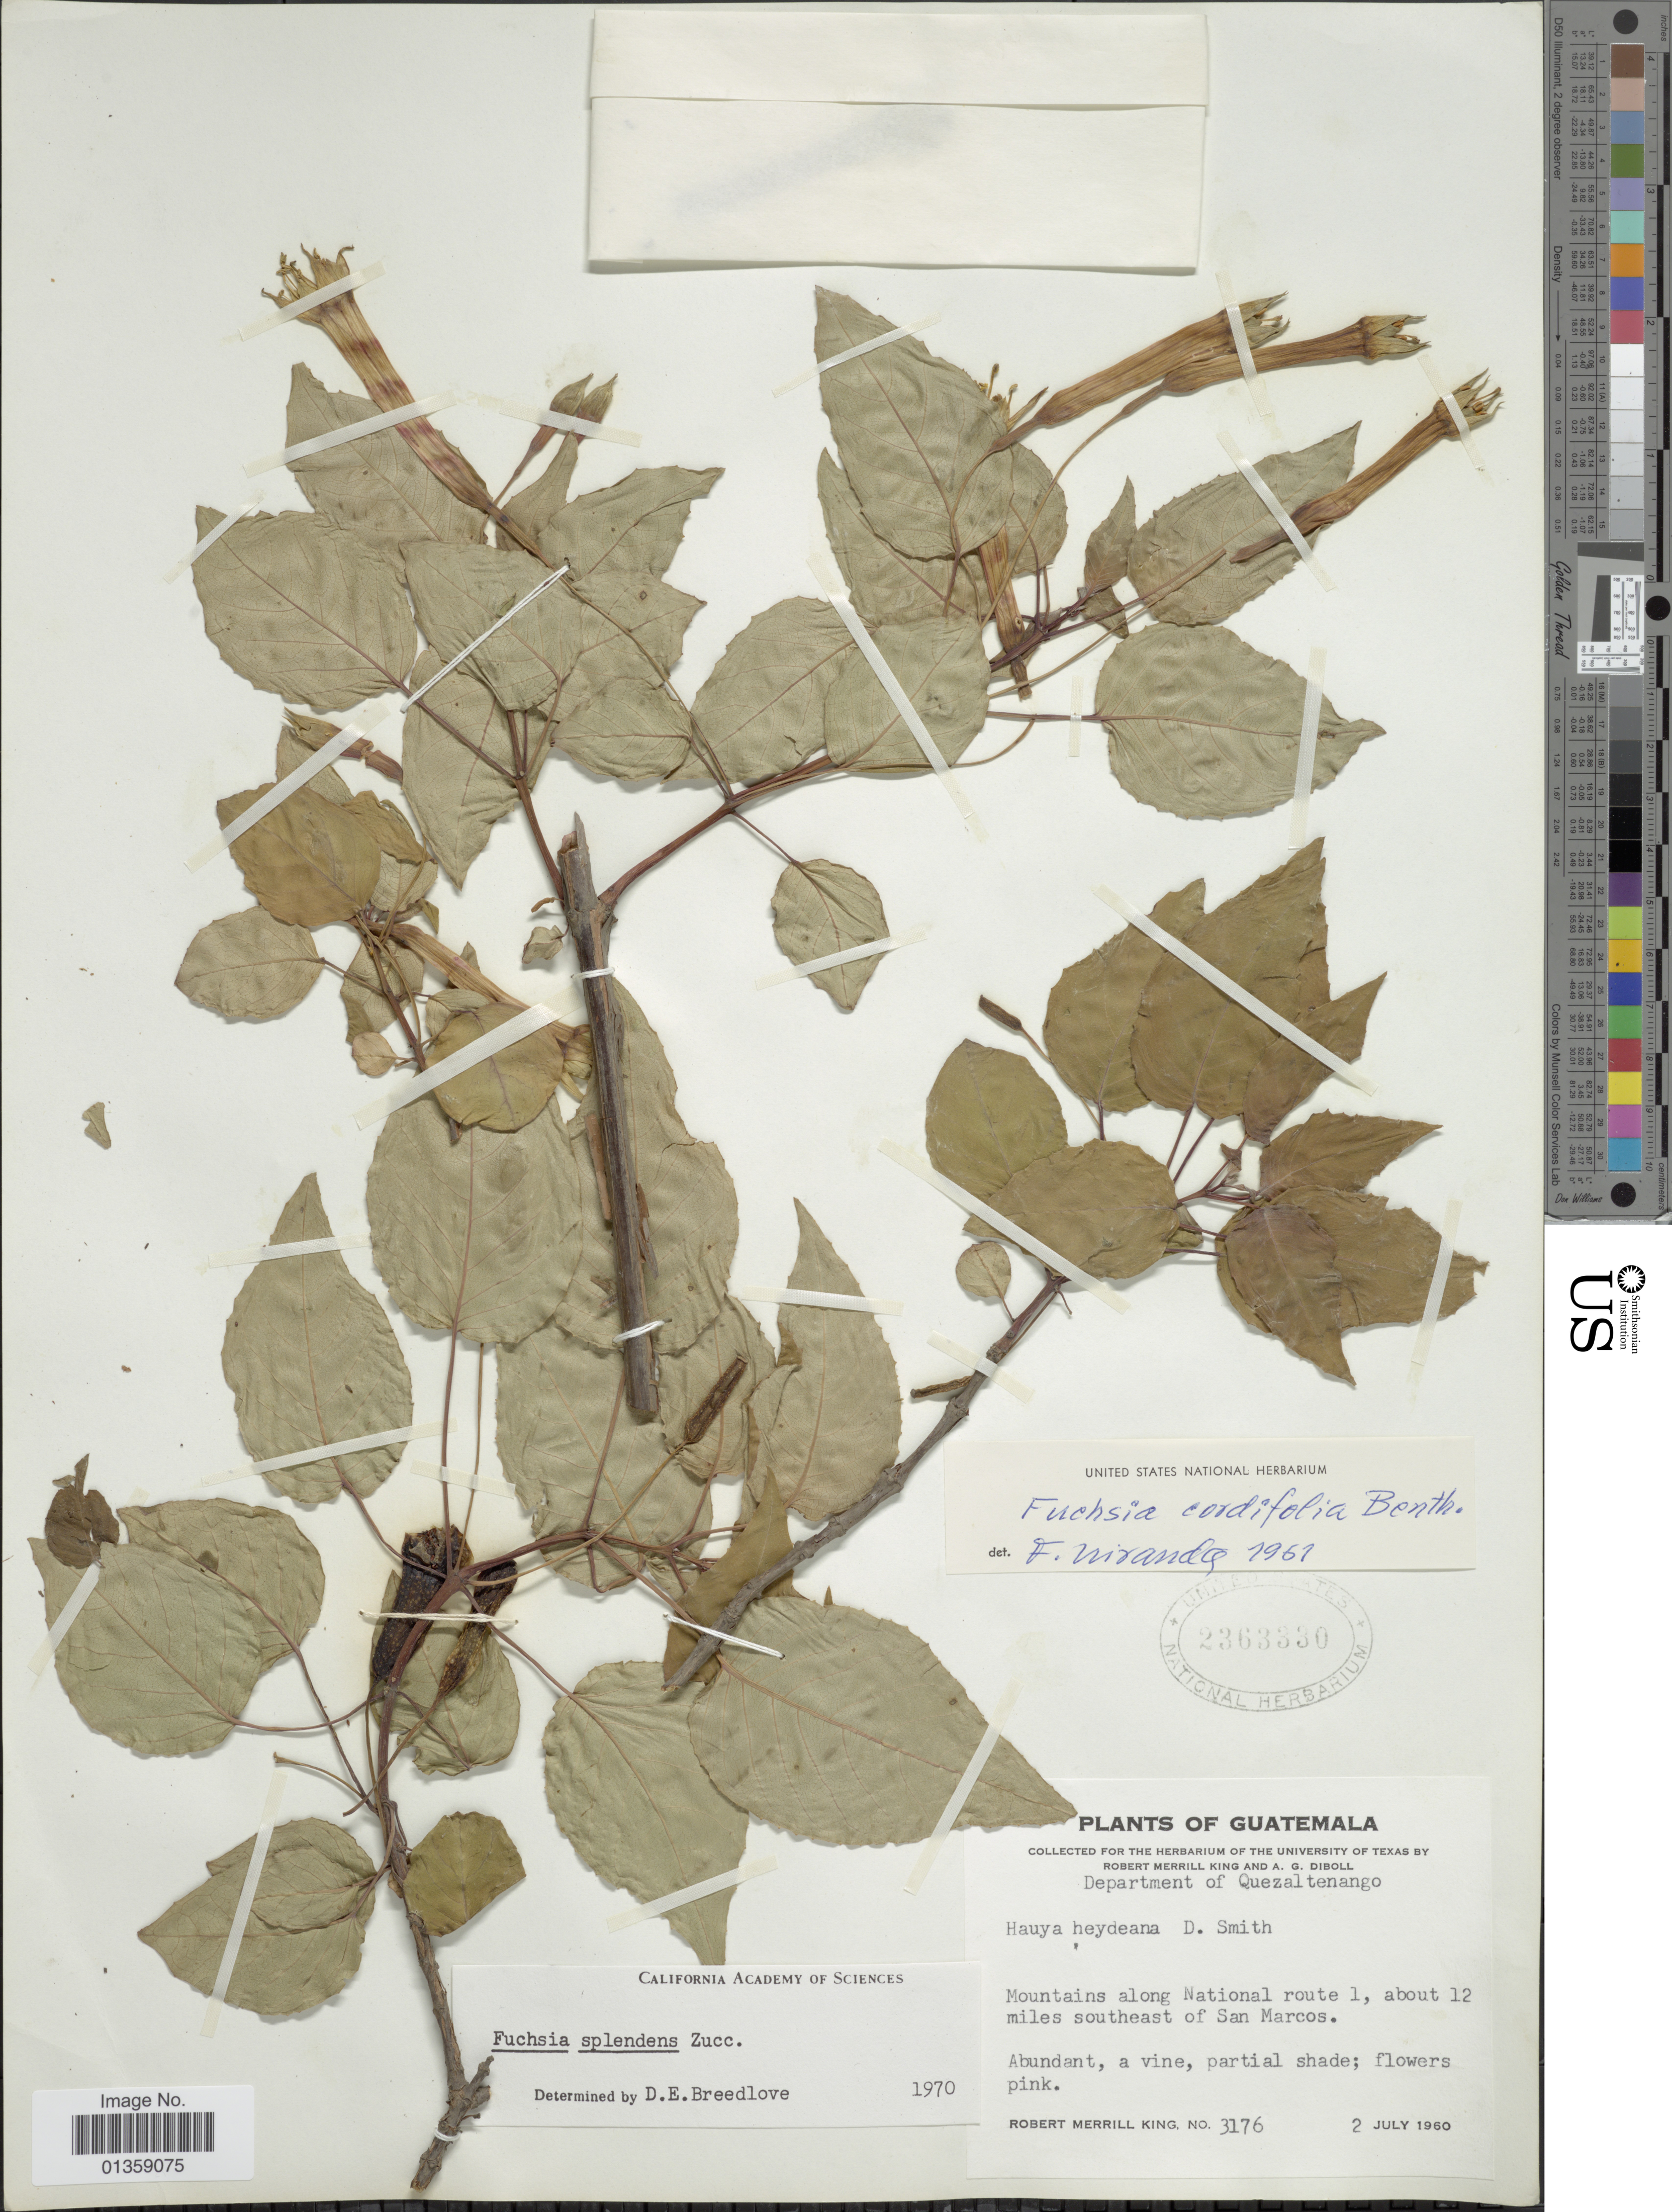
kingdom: Plantae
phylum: Tracheophyta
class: Magnoliopsida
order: Myrtales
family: Onagraceae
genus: Fuchsia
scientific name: Fuchsia splendens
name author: Zucc.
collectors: R. M. King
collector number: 3176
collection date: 1960-07-02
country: Guatemala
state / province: San Marcos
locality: Mountains along National route 1, about 12 miles southeast of San Marcos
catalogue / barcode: US 2363330